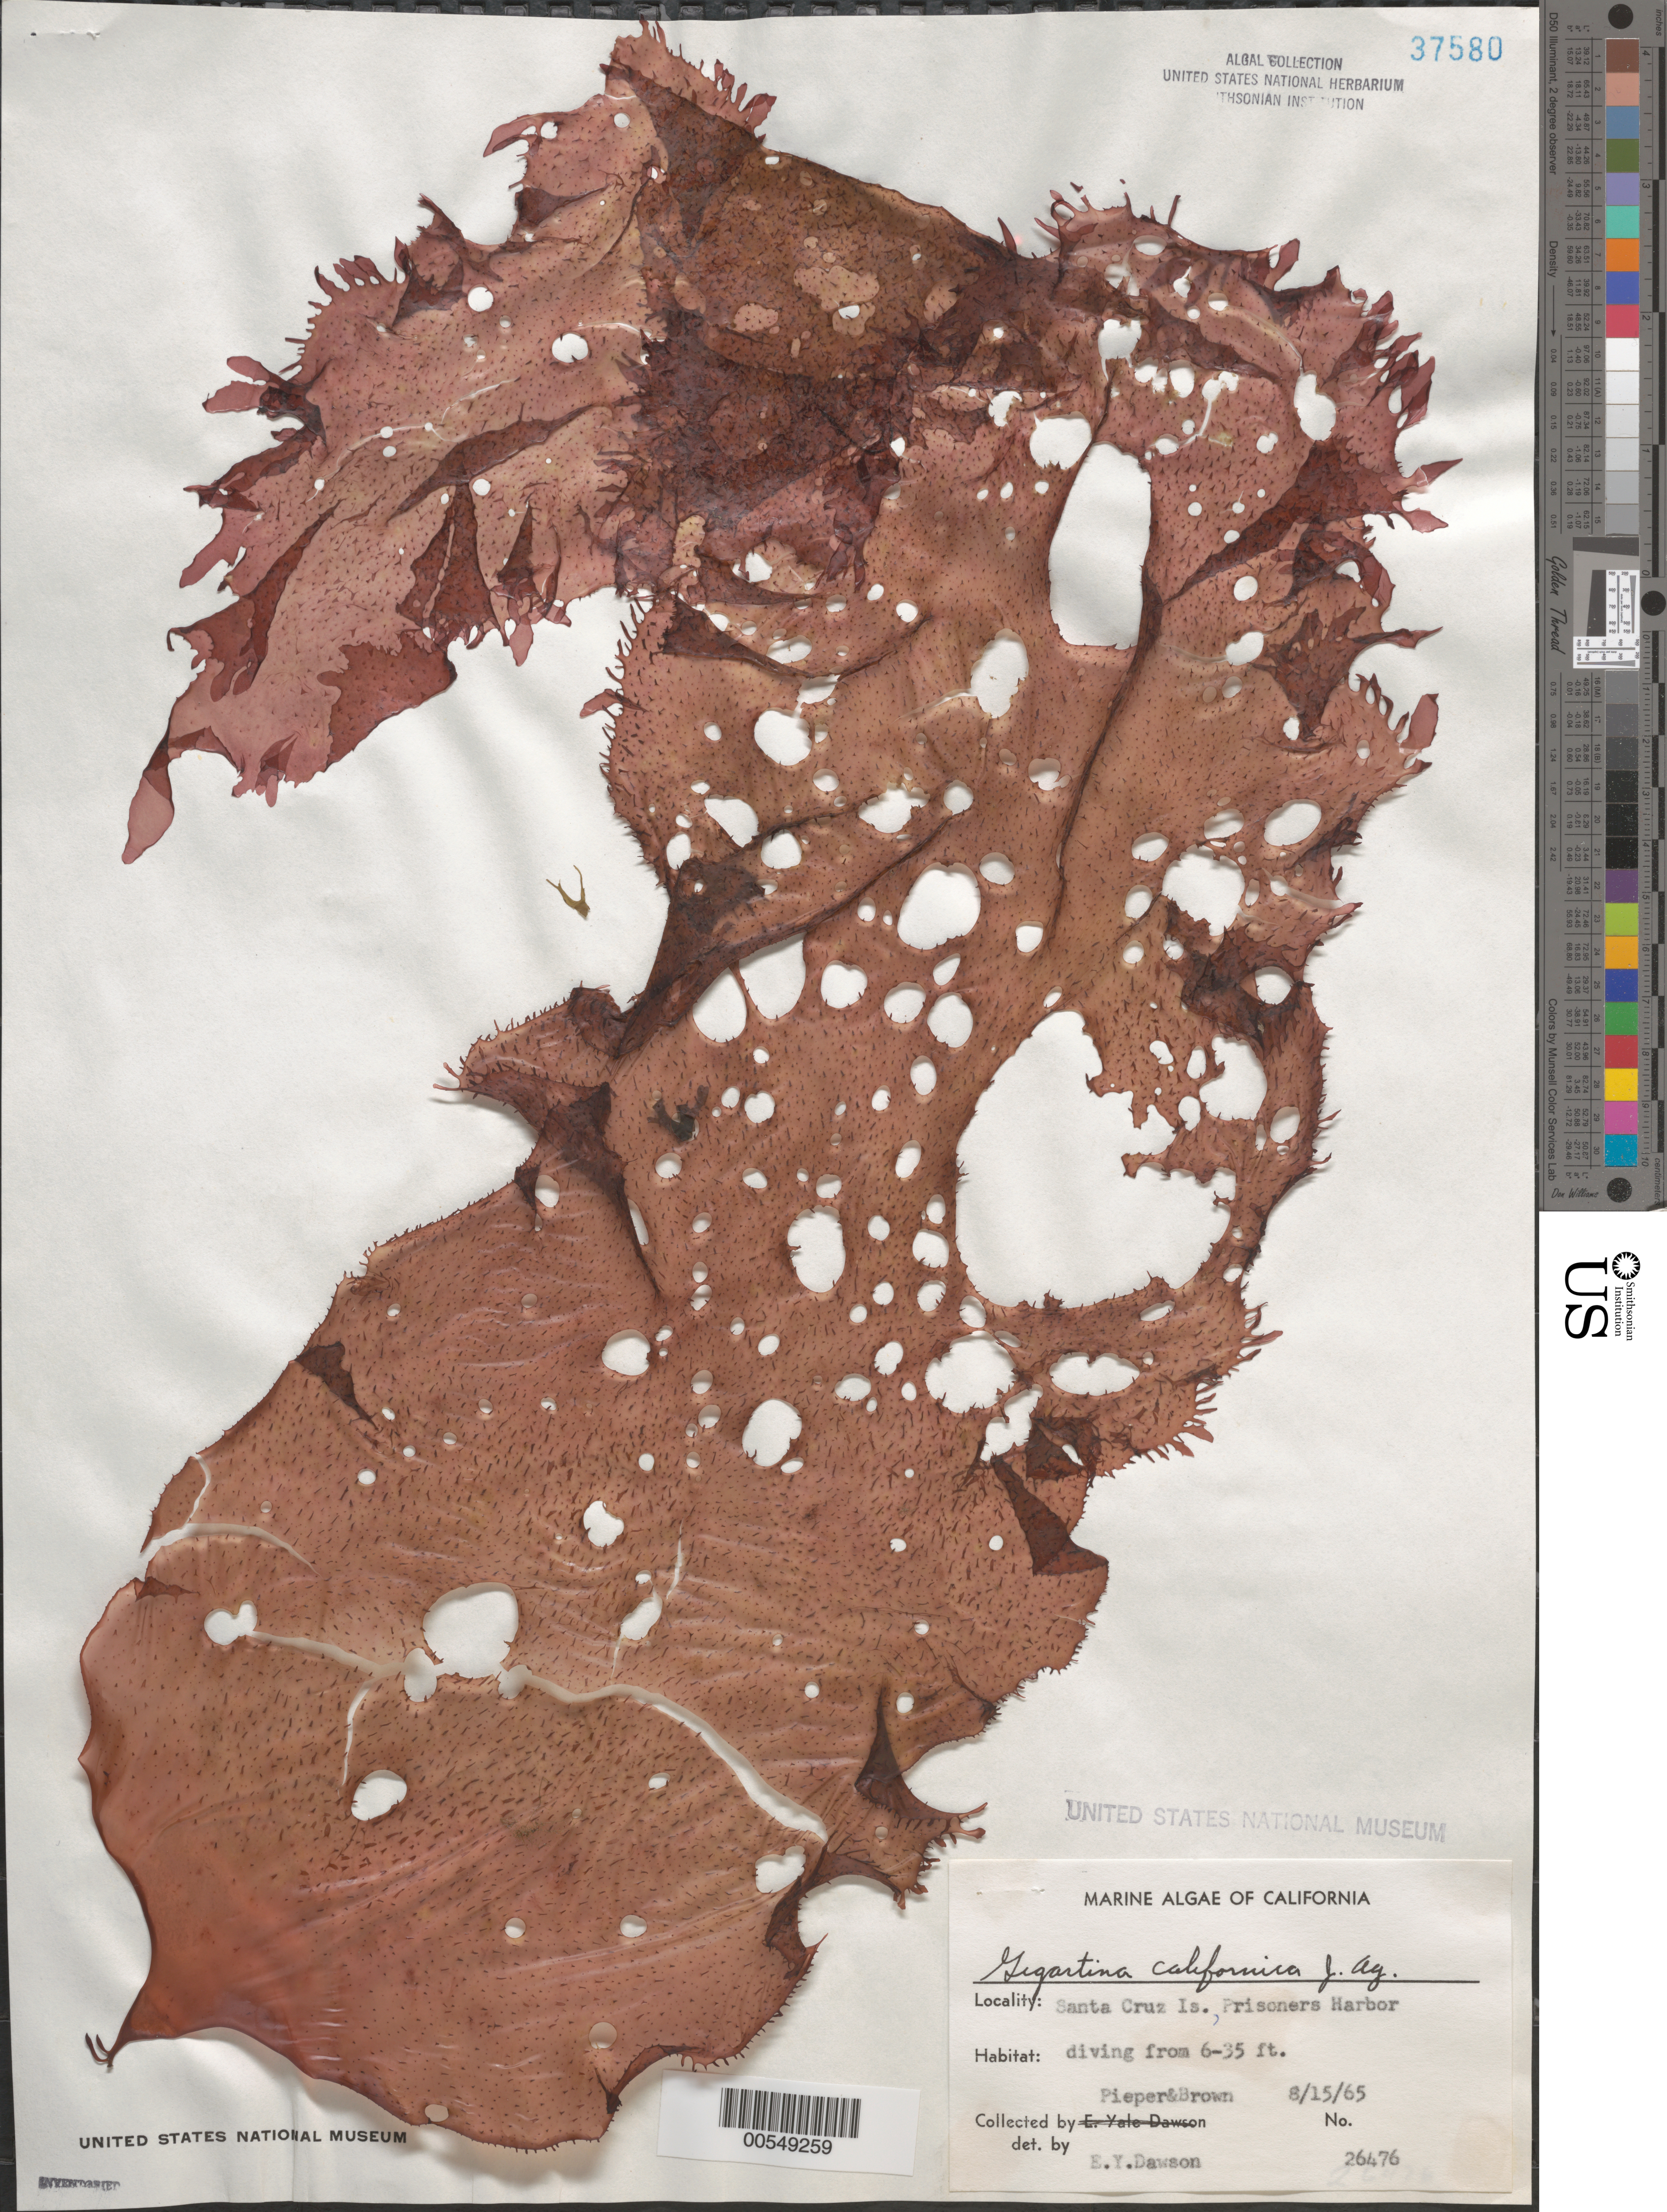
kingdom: Plantae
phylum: Rhodophyta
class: Florideophyceae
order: Gigartinales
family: Gigartinaceae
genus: Chondracanthus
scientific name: Chondracanthus corymbiferus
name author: (Kütz.) Guiry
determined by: Algae name updating Project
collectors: D. Pieper & D. Brown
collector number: EYD 26476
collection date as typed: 15 Aug 1965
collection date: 1965-08-15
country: United States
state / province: California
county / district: Santa Barbara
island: Santa Cruz Island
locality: Prisoner's Harbor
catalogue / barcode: US 37580